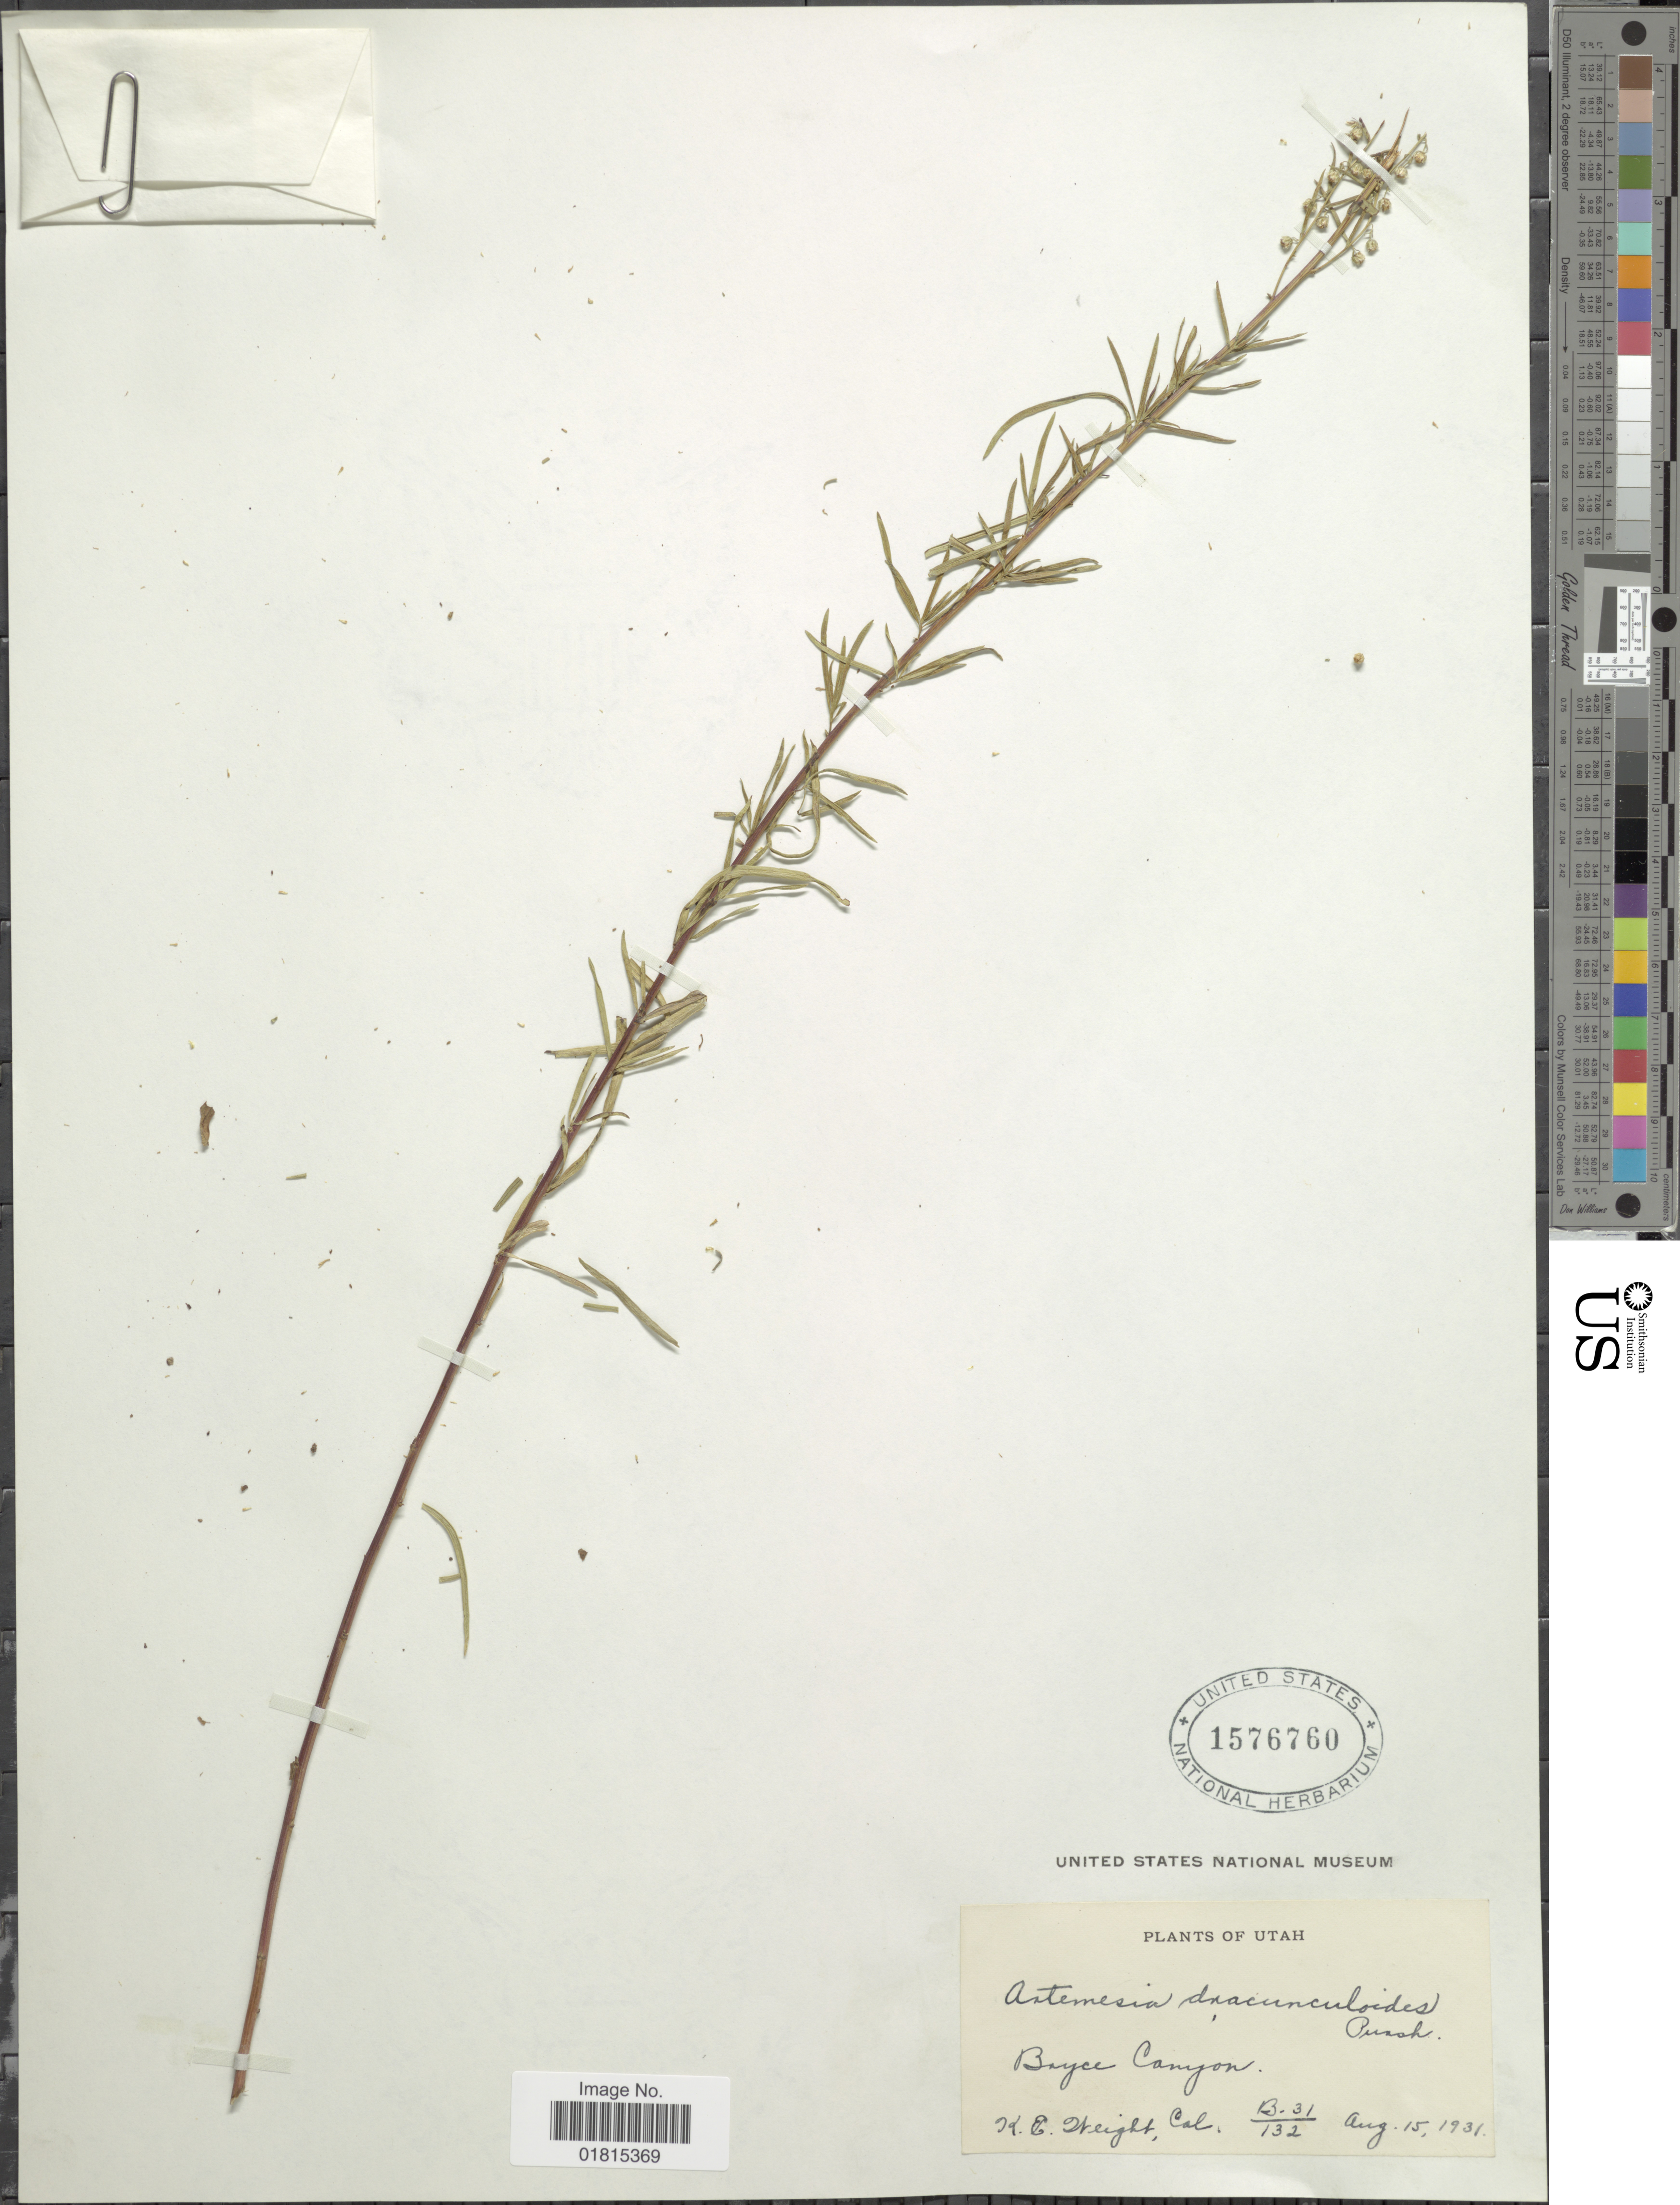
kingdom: Plantae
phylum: Tracheophyta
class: Magnoliopsida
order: Asterales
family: Asteraceae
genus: Artemisia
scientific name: Artemisia dracunculoides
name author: Pursh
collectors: K. Weight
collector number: B-31/132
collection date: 1931-08-15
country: United States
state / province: Utah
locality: Boyce Canyon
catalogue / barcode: US 1576760